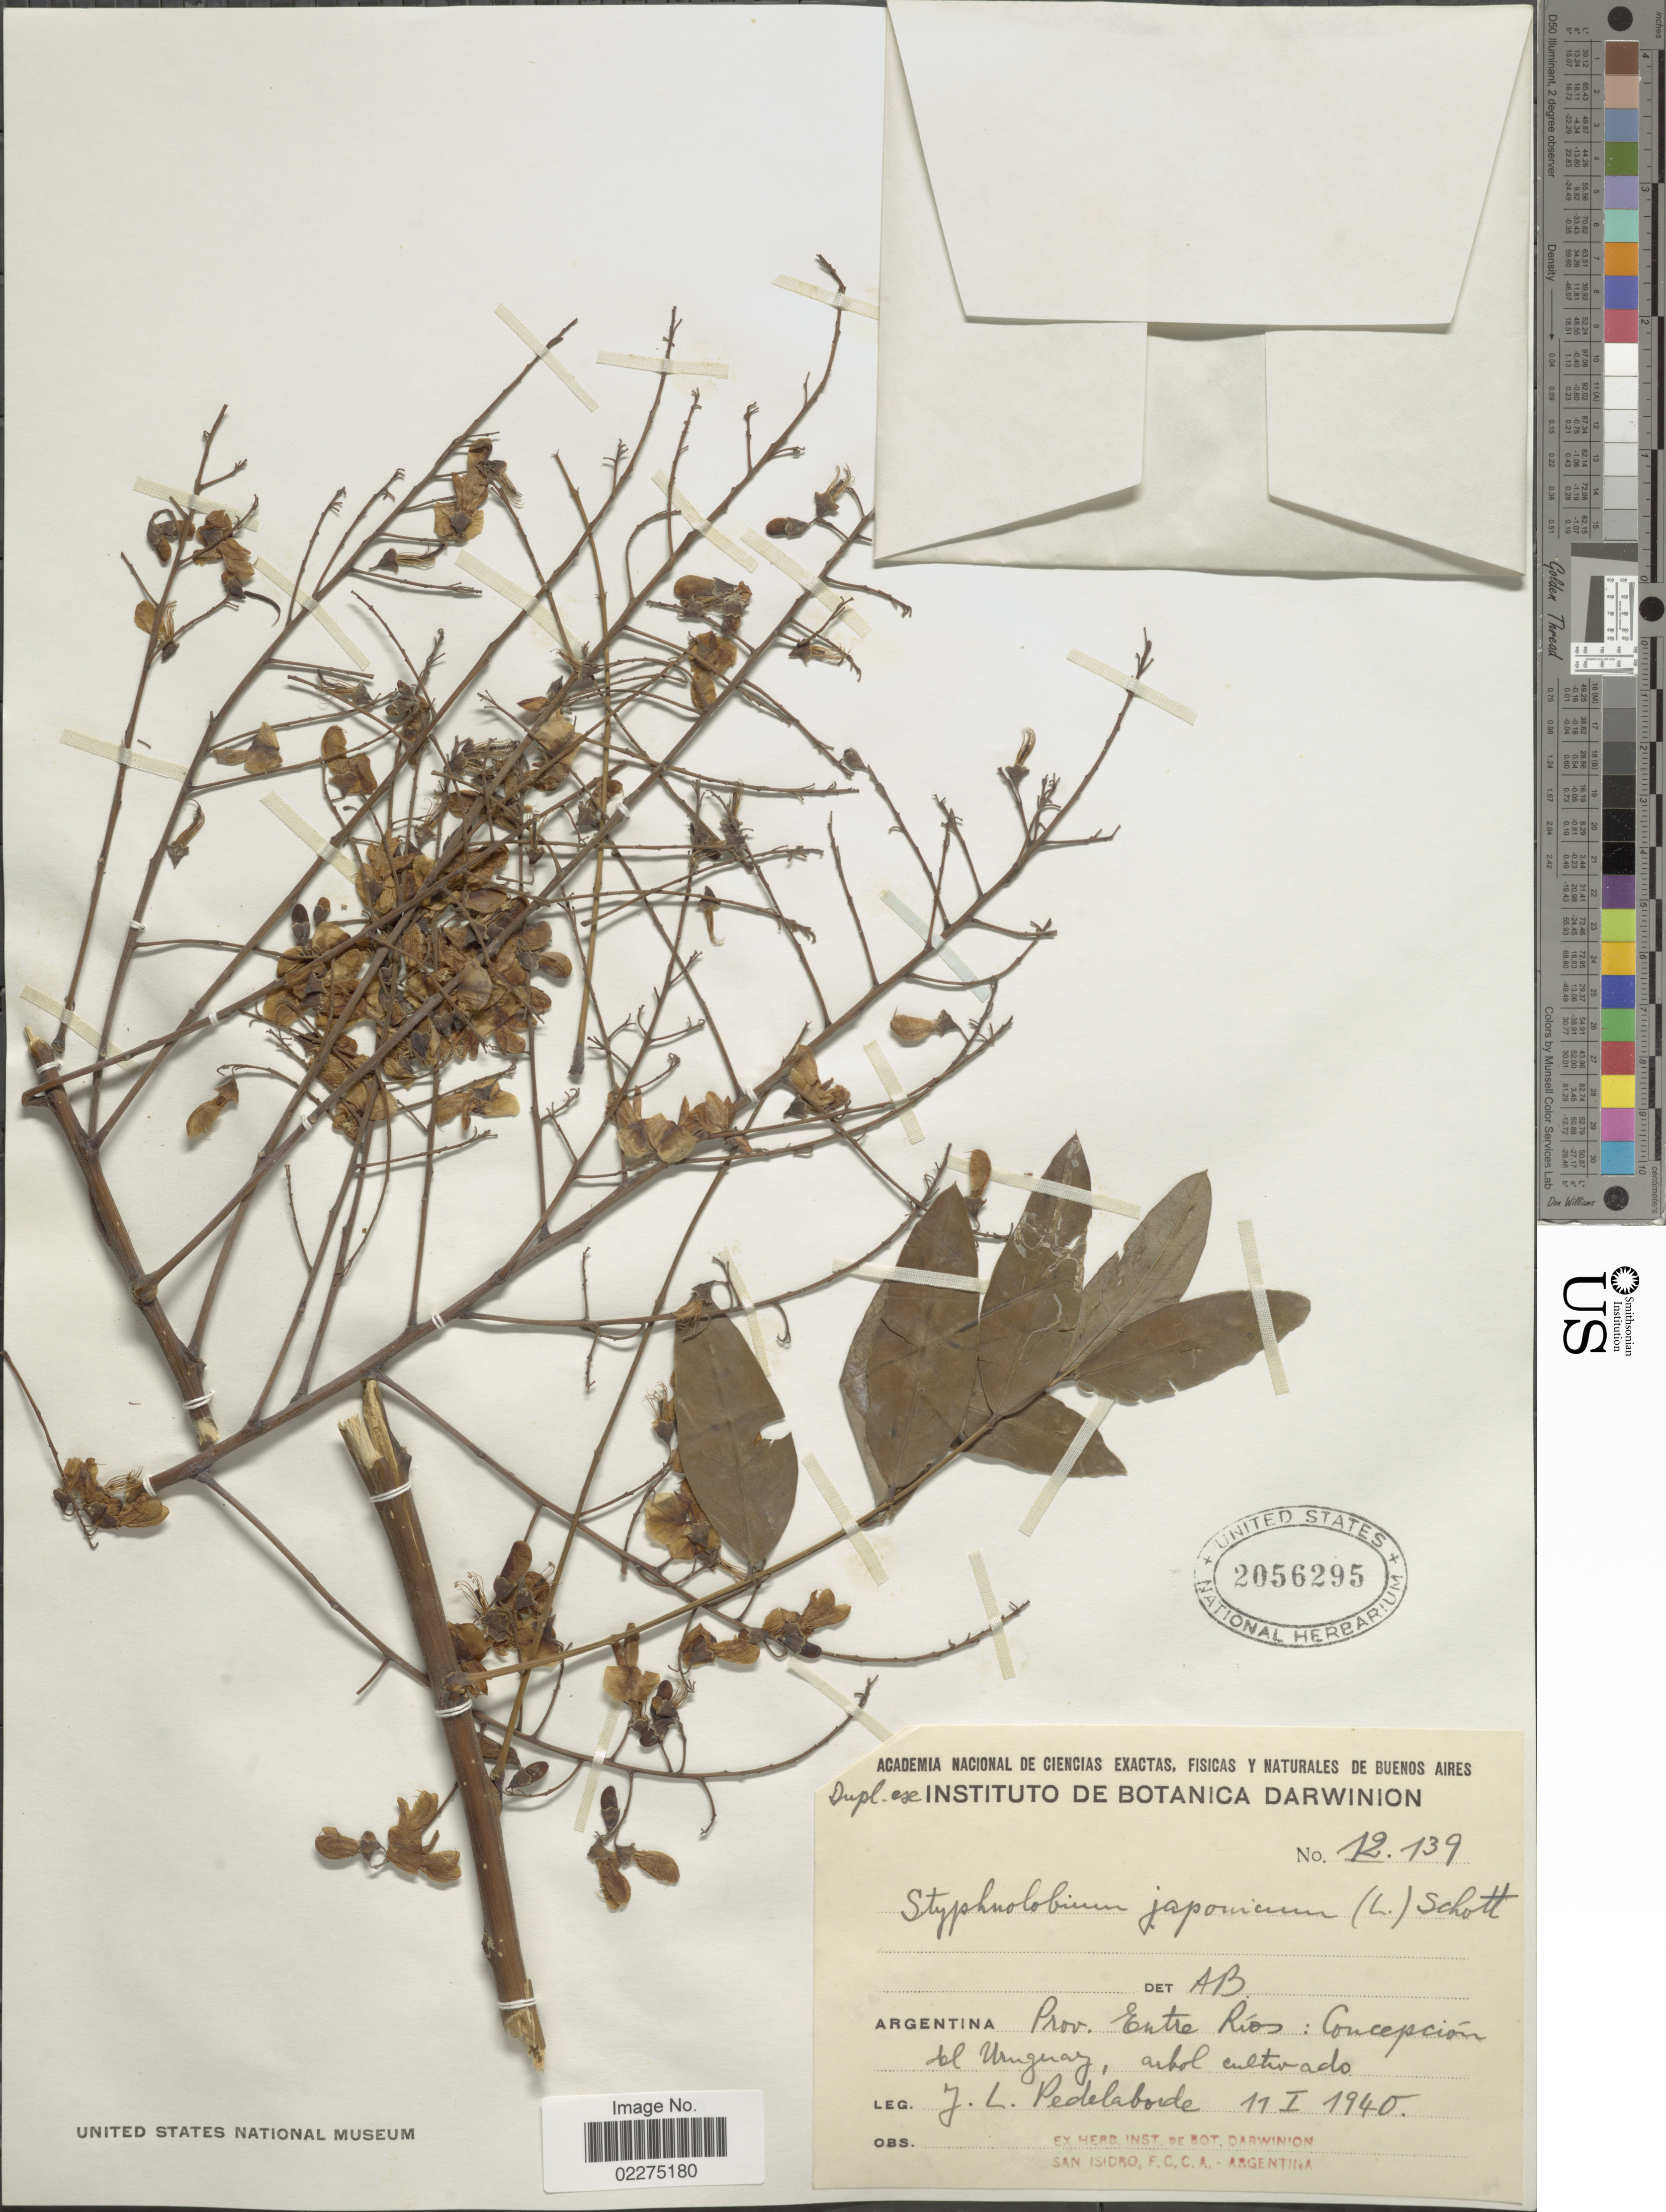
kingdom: Plantae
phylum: Tracheophyta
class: Magnoliopsida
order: Fabales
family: Fabaceae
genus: Sophora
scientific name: Sophora japonica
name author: L.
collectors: J. Pedelaborde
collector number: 12139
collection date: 1940-01-11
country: Argentina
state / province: Entre Rios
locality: Concepción del Uruguay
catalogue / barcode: US 2056295